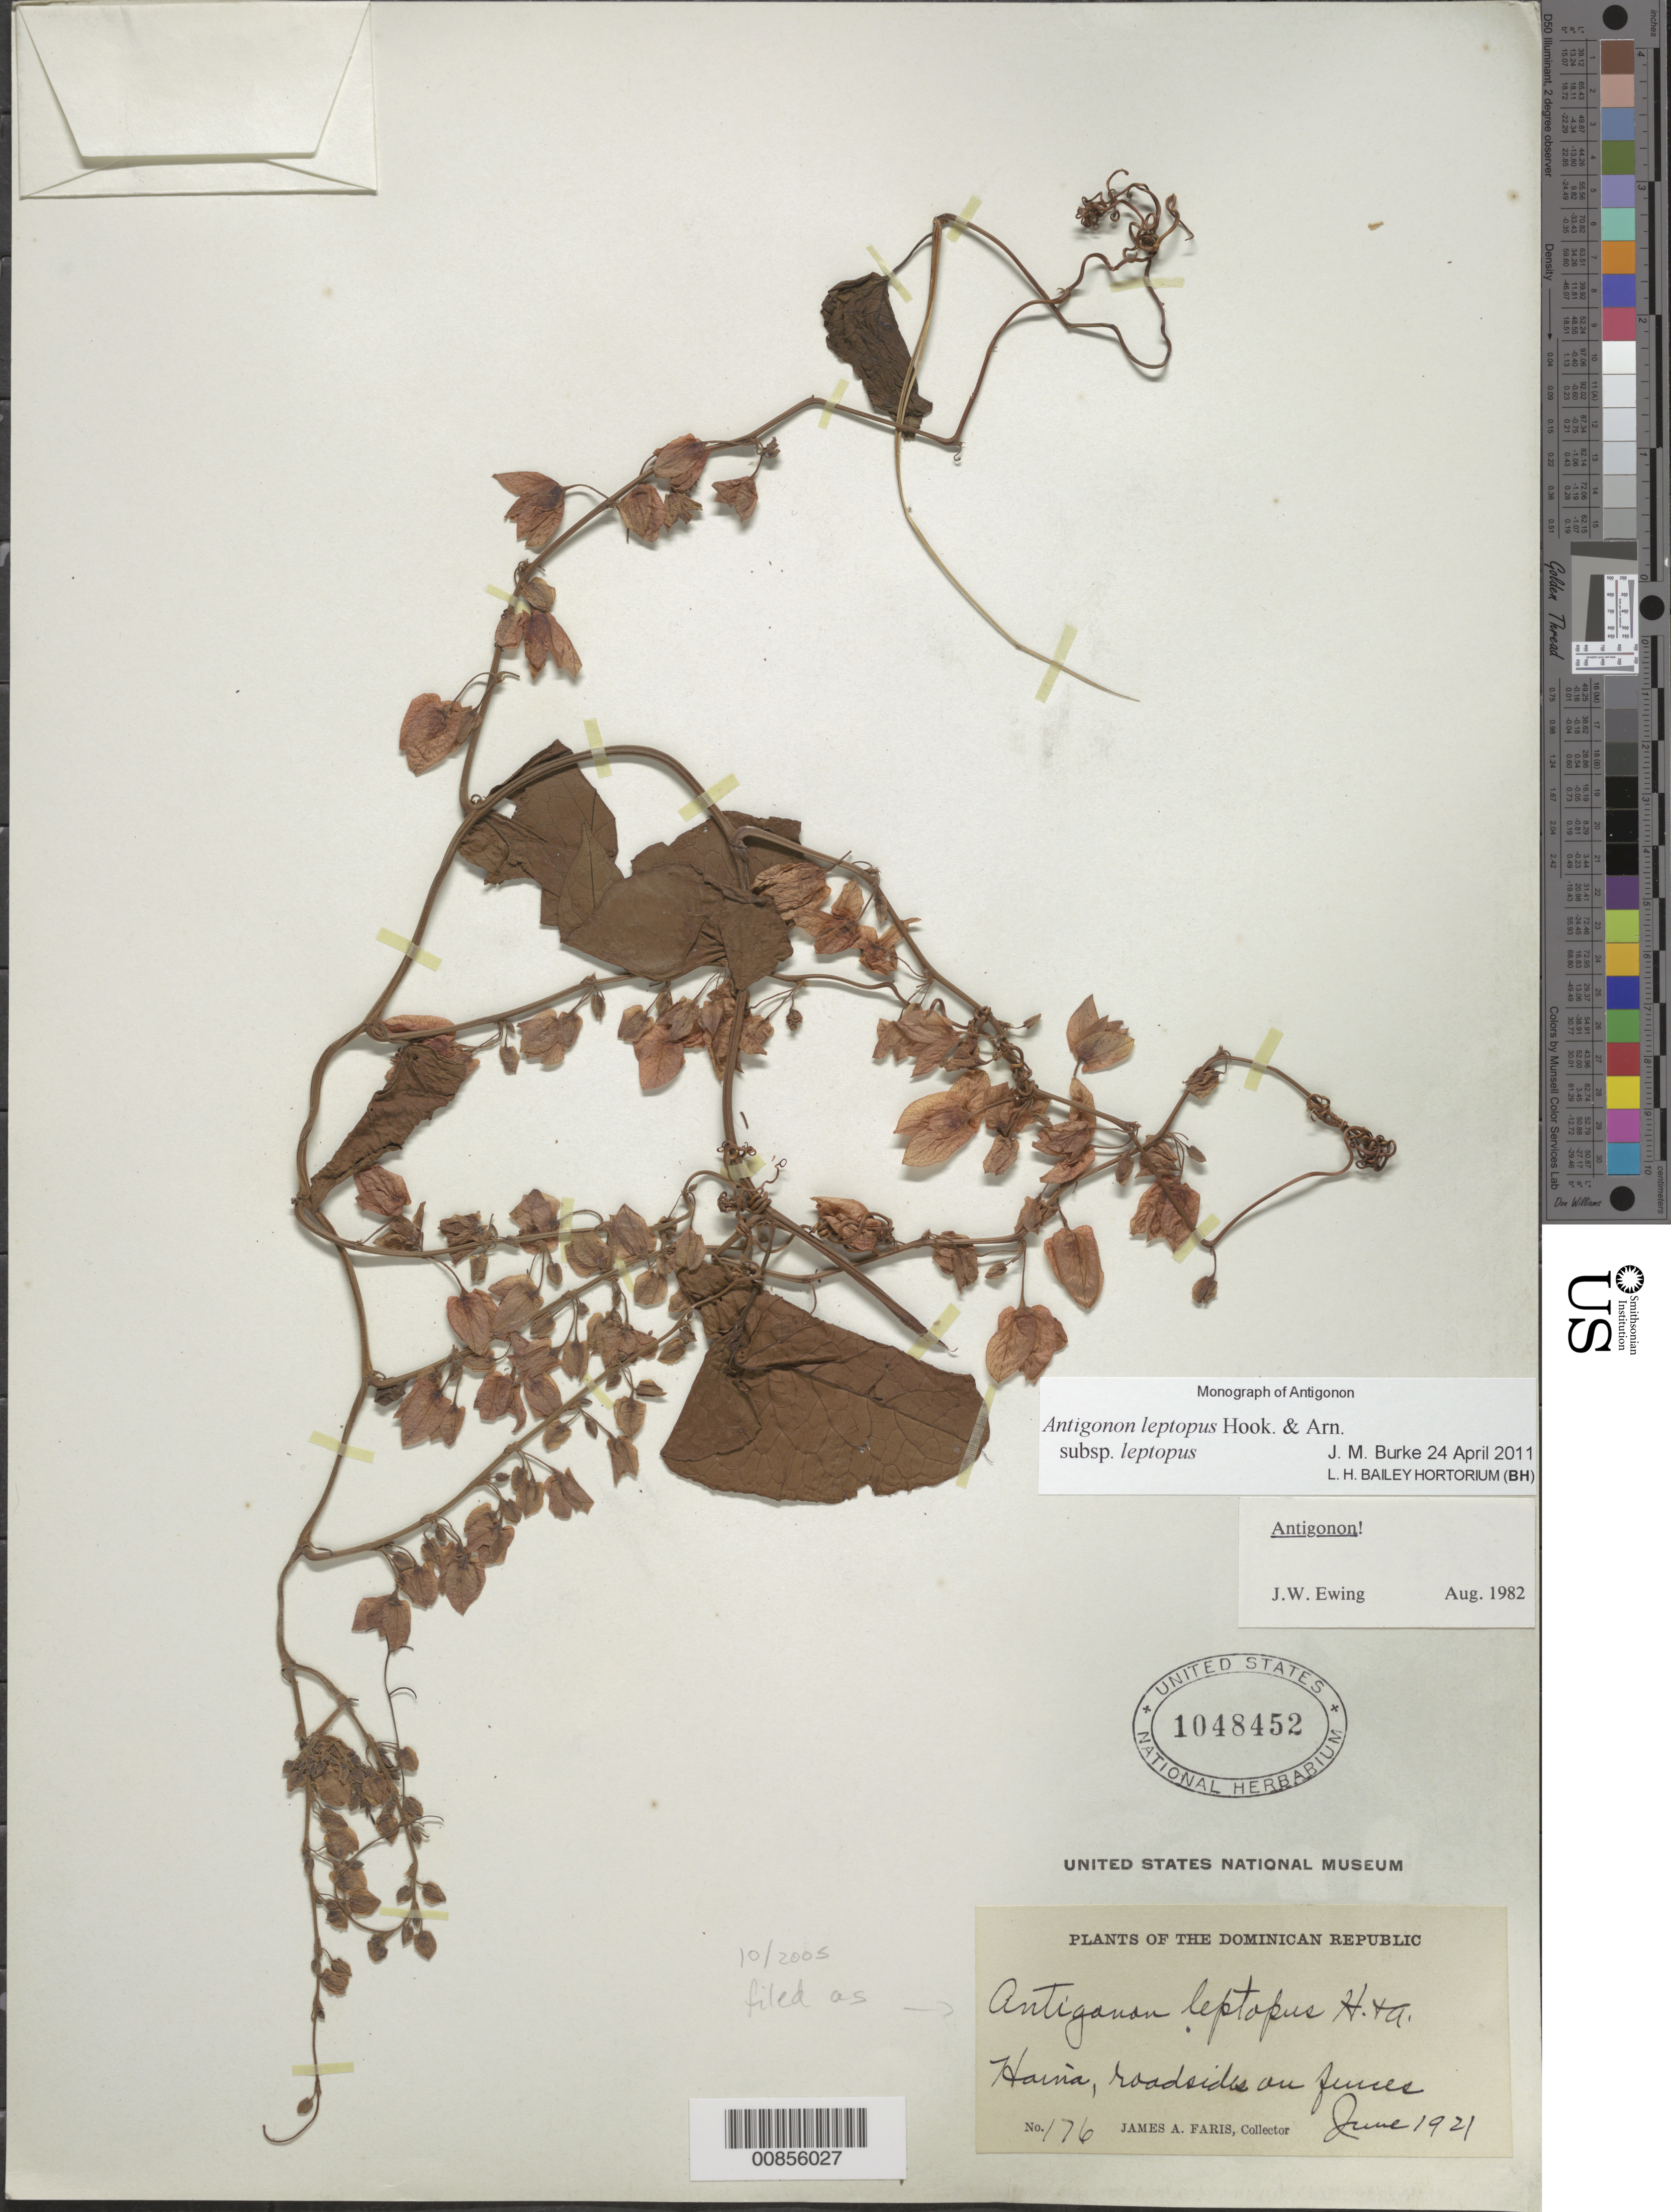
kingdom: Plantae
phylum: Tracheophyta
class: Magnoliopsida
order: Caryophyllales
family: Polygonaceae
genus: Antigonon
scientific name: Antigonon leptopus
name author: Hook. & Arn.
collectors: J. Faris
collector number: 176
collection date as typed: Jun 1921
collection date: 1921-06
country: Dominican Republic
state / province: San Cristóbal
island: Hispaniola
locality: Haina, roadsides.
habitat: Roadsides on fences.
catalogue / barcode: US 1048452